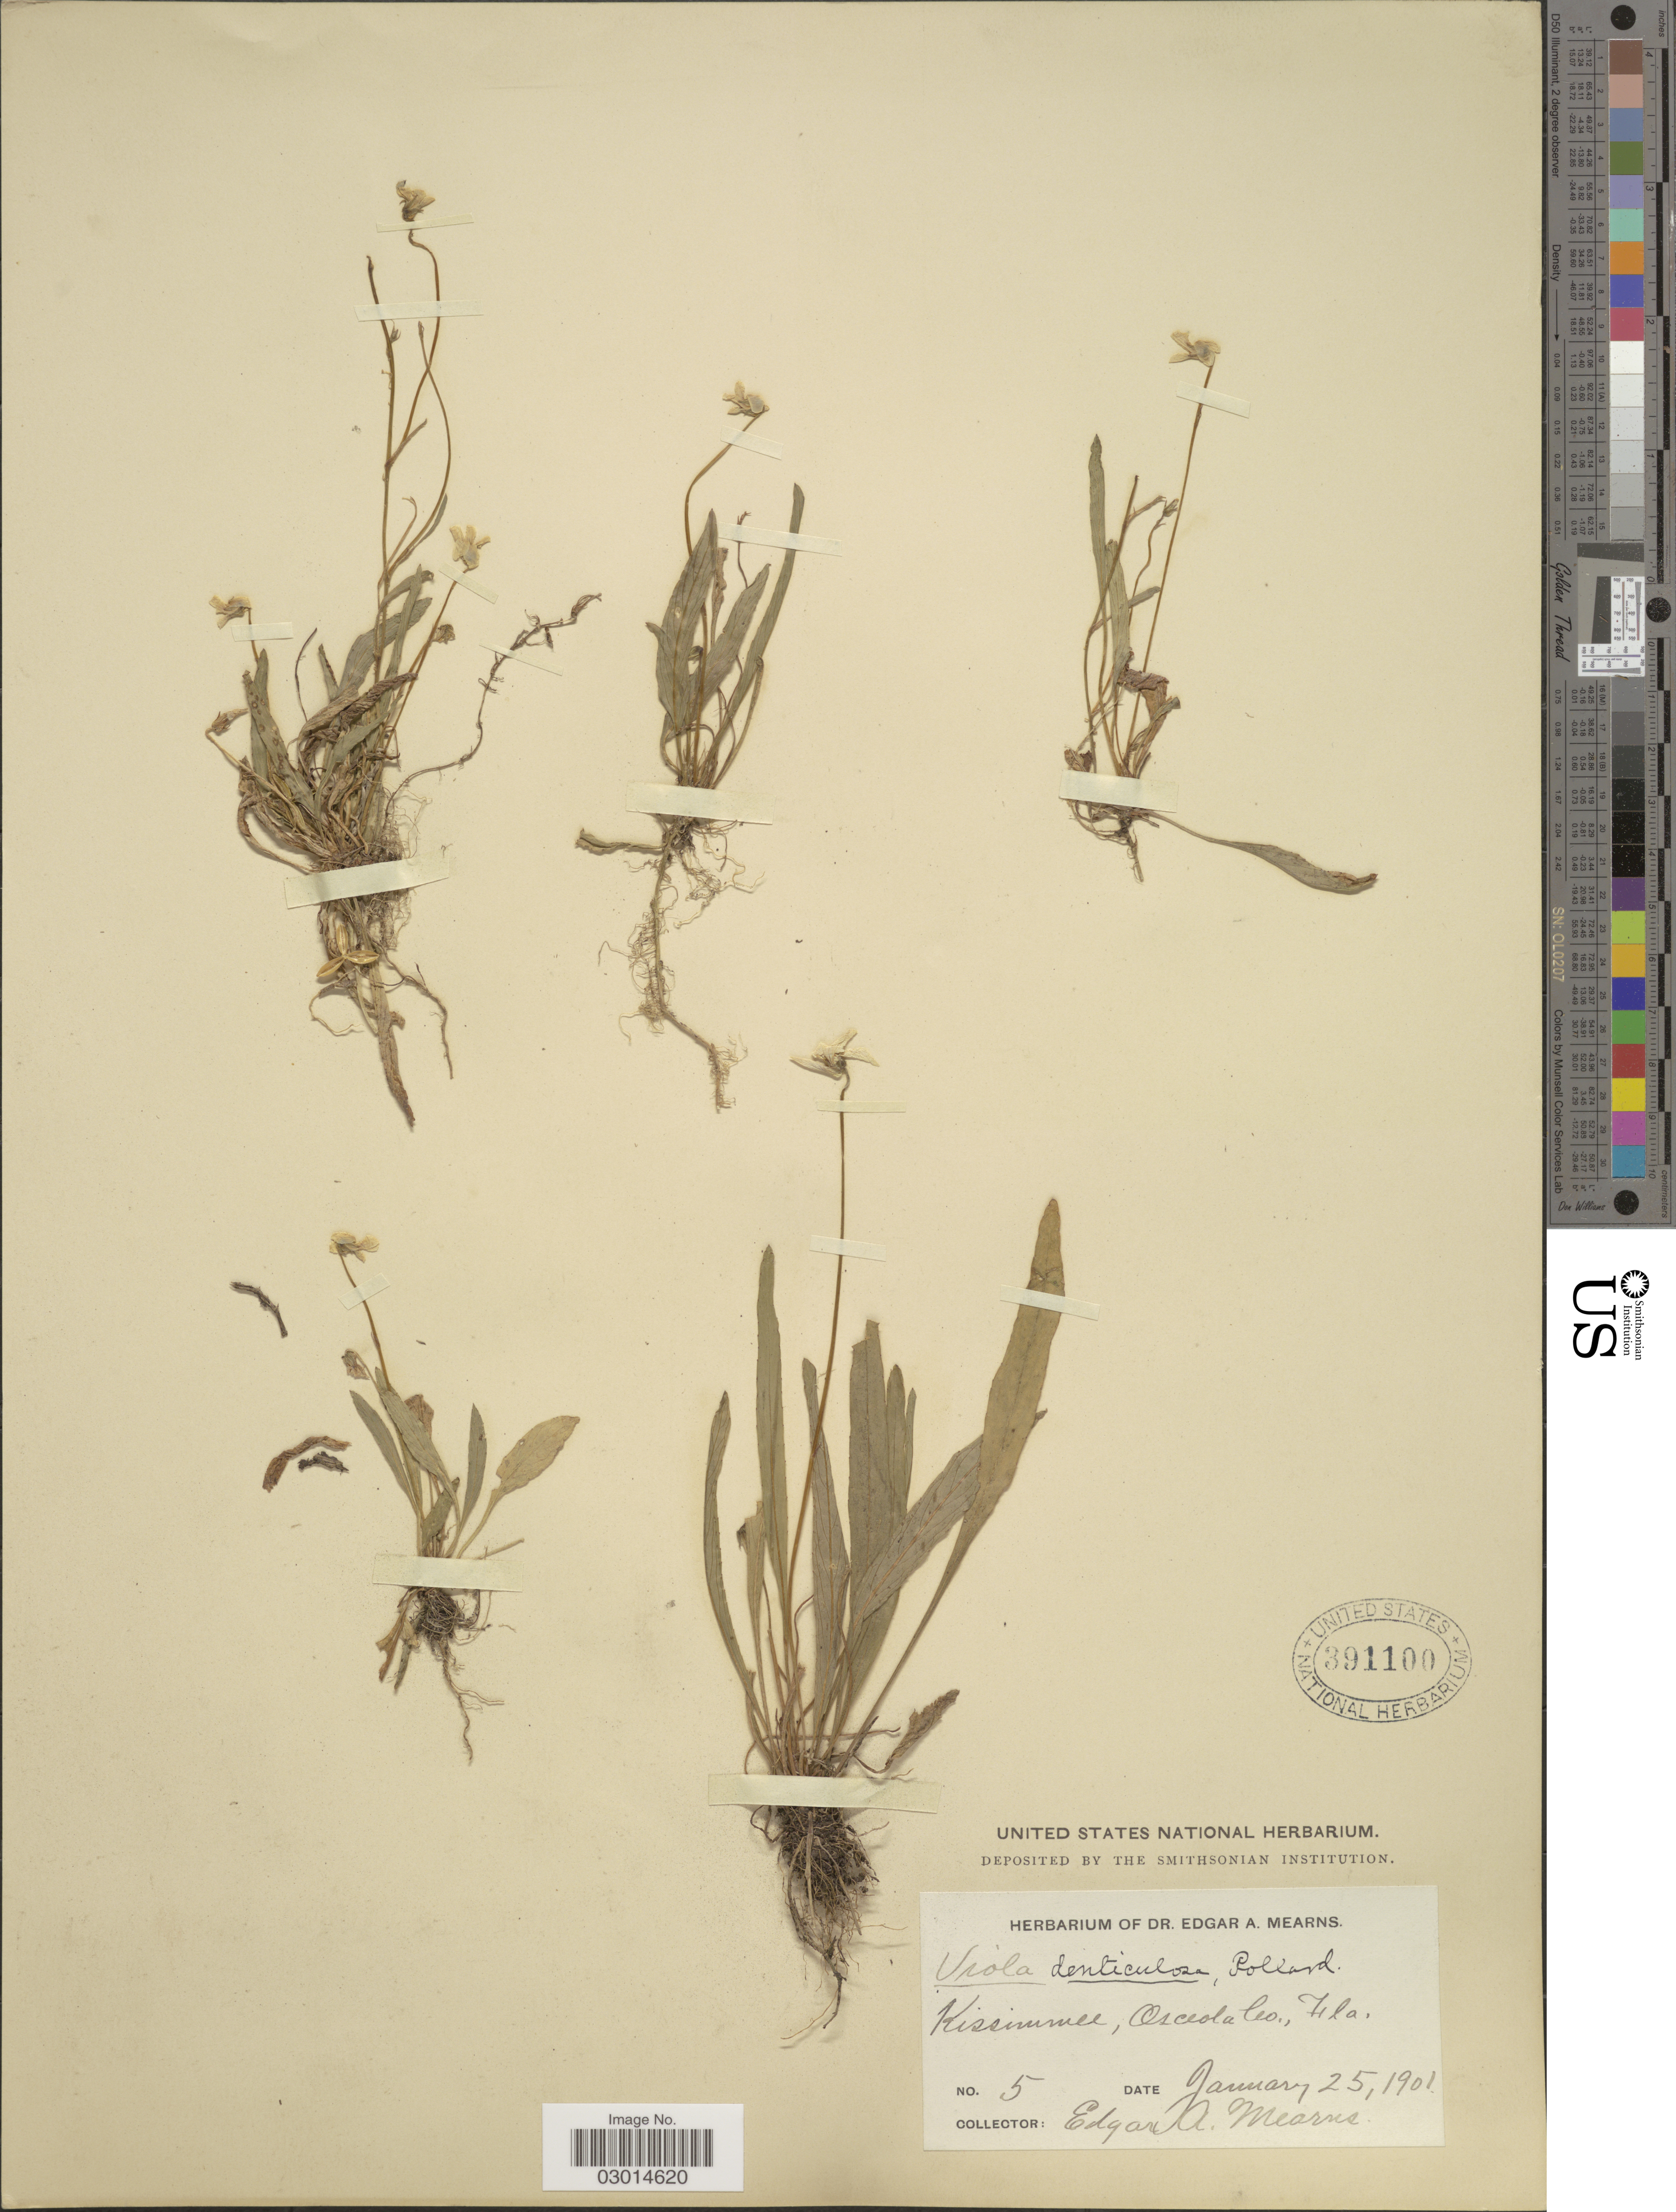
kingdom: Plantae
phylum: Tracheophyta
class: Magnoliopsida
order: Malpighiales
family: Violaceae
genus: Viola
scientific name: Viola dentriculosa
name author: Pursh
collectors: E. A. Mearns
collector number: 5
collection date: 1901-01-25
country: United States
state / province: Florida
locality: Kissimmee, Osceola Co.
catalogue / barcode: US 391100